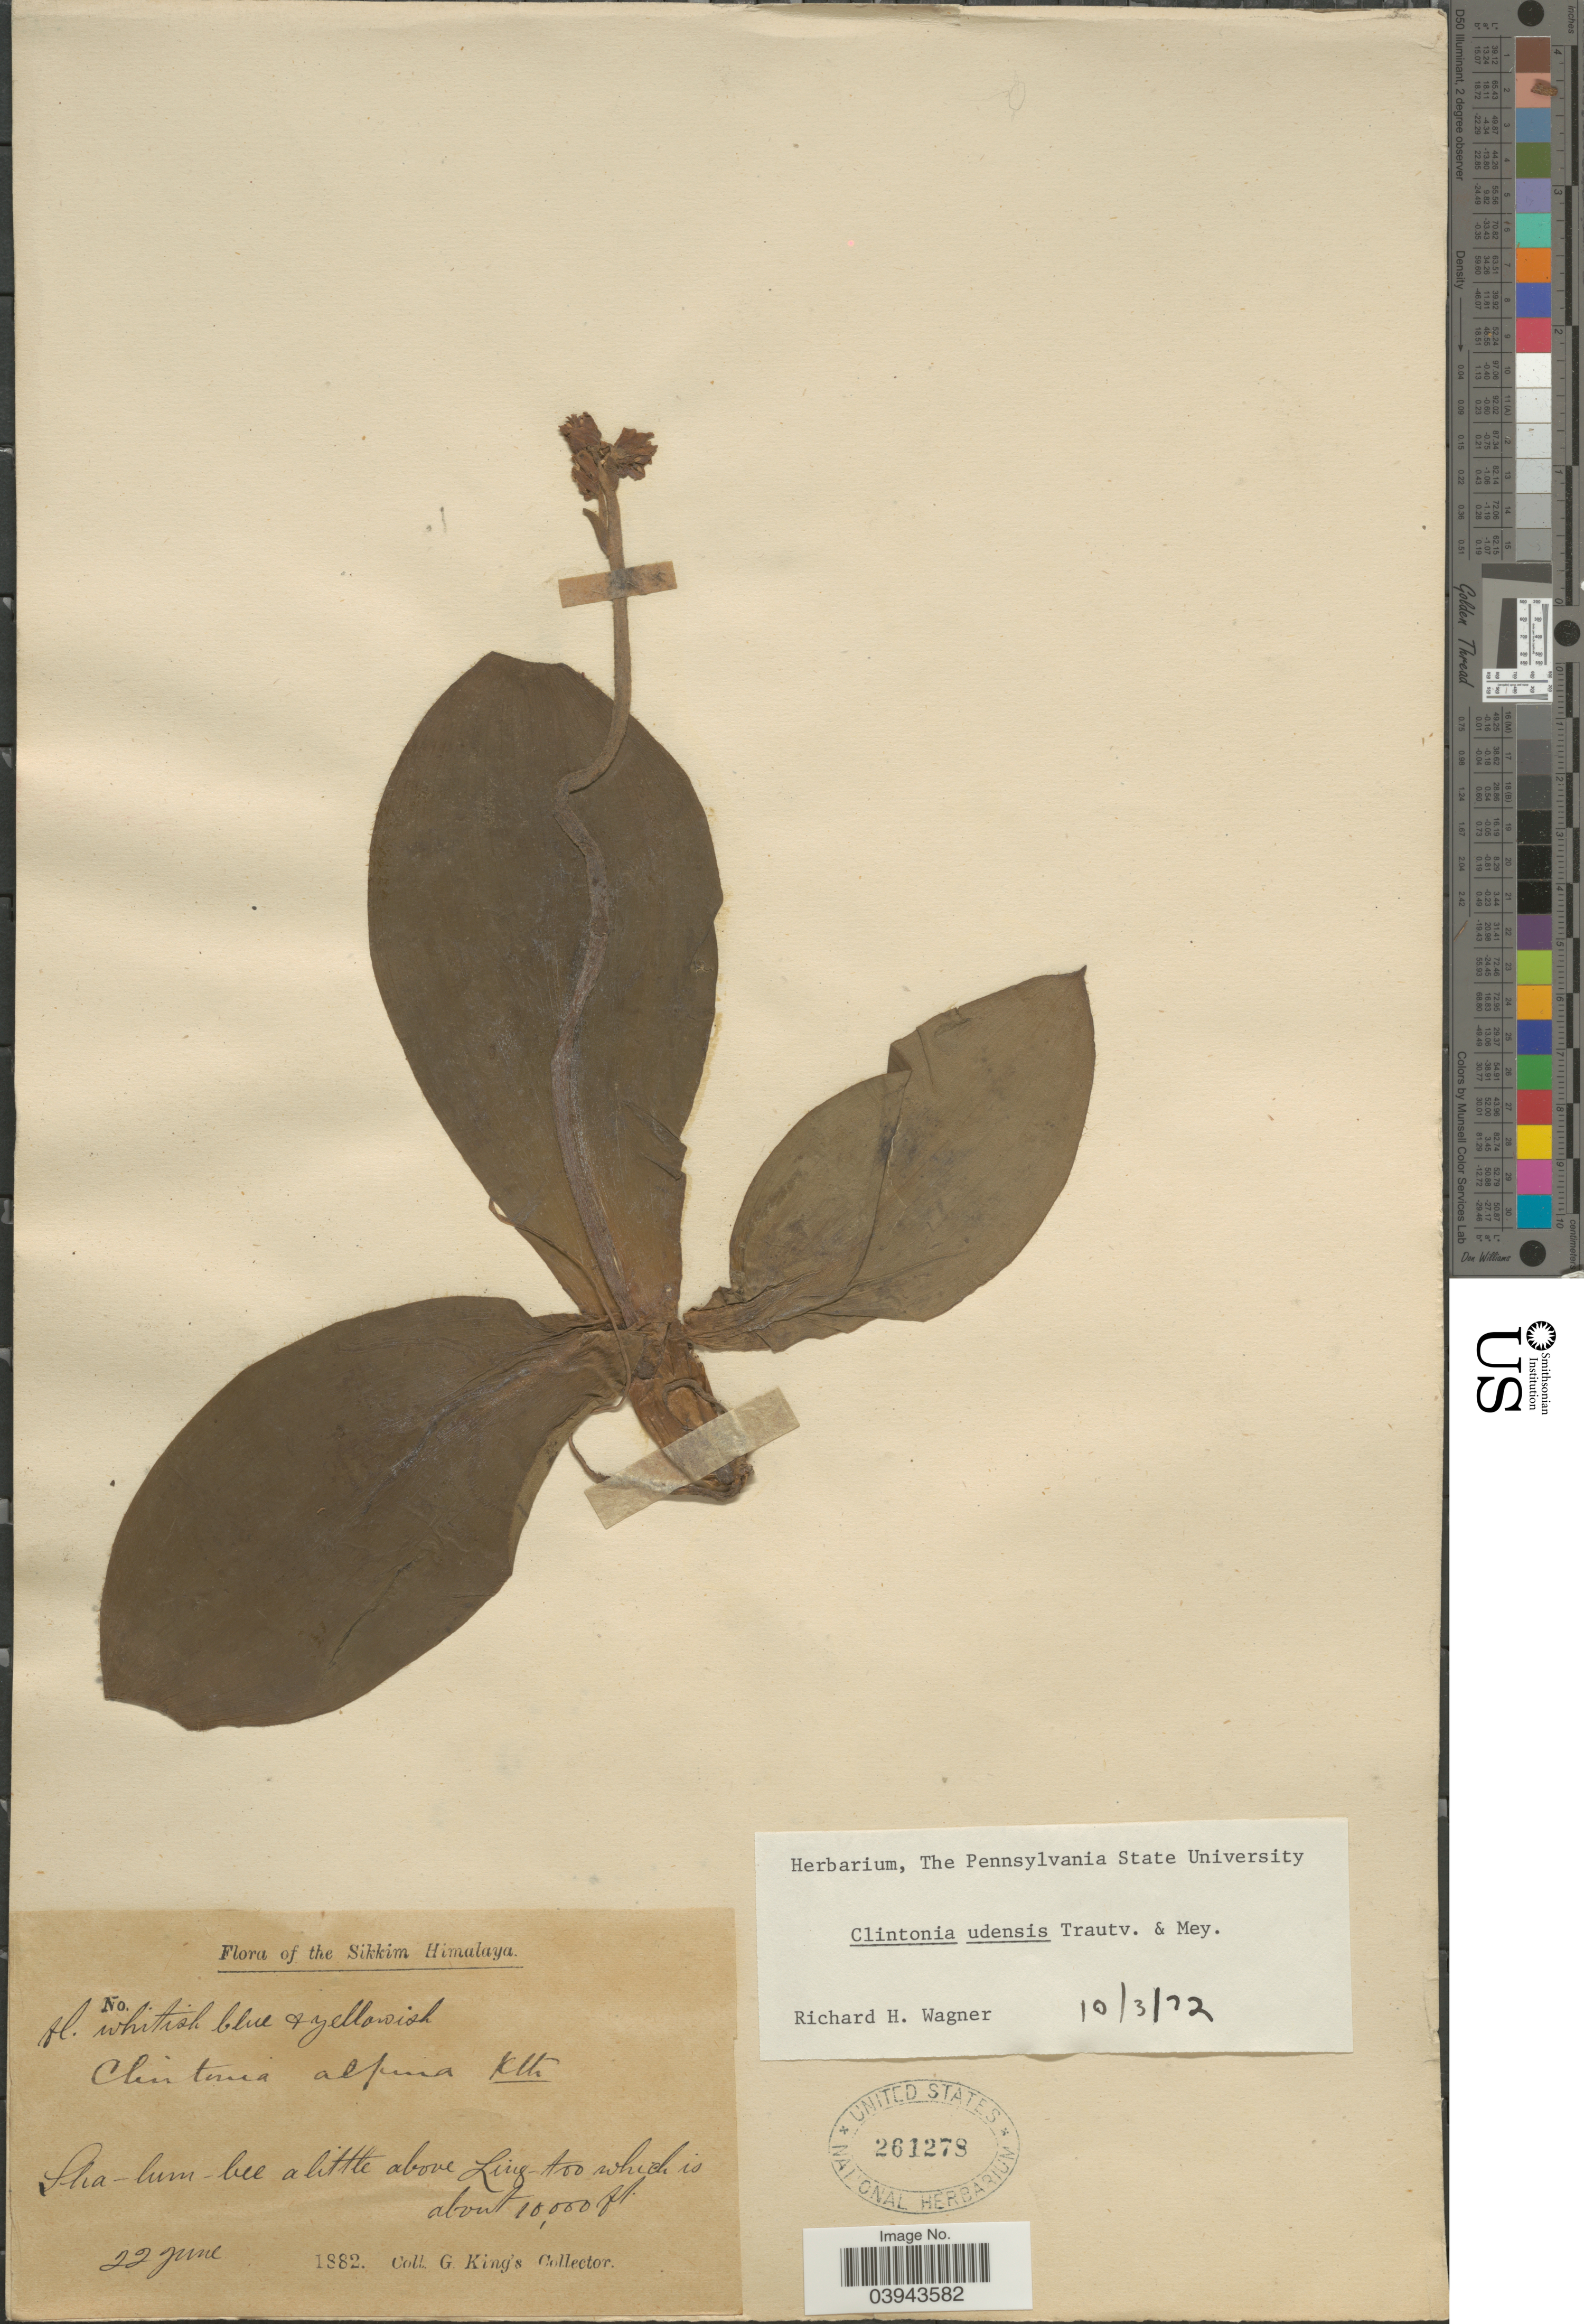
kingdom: Plantae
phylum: Tracheophyta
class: Liliopsida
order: Liliales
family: Liliaceae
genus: Clintonia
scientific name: Clintonia udensis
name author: Trautv. & C.A. Mey.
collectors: G. King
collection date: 1882-06-22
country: India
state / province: Sikkim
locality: Sikkim Himalaya. Sha-lum-bee a little above Ling-too.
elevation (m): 3048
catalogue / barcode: US 261278